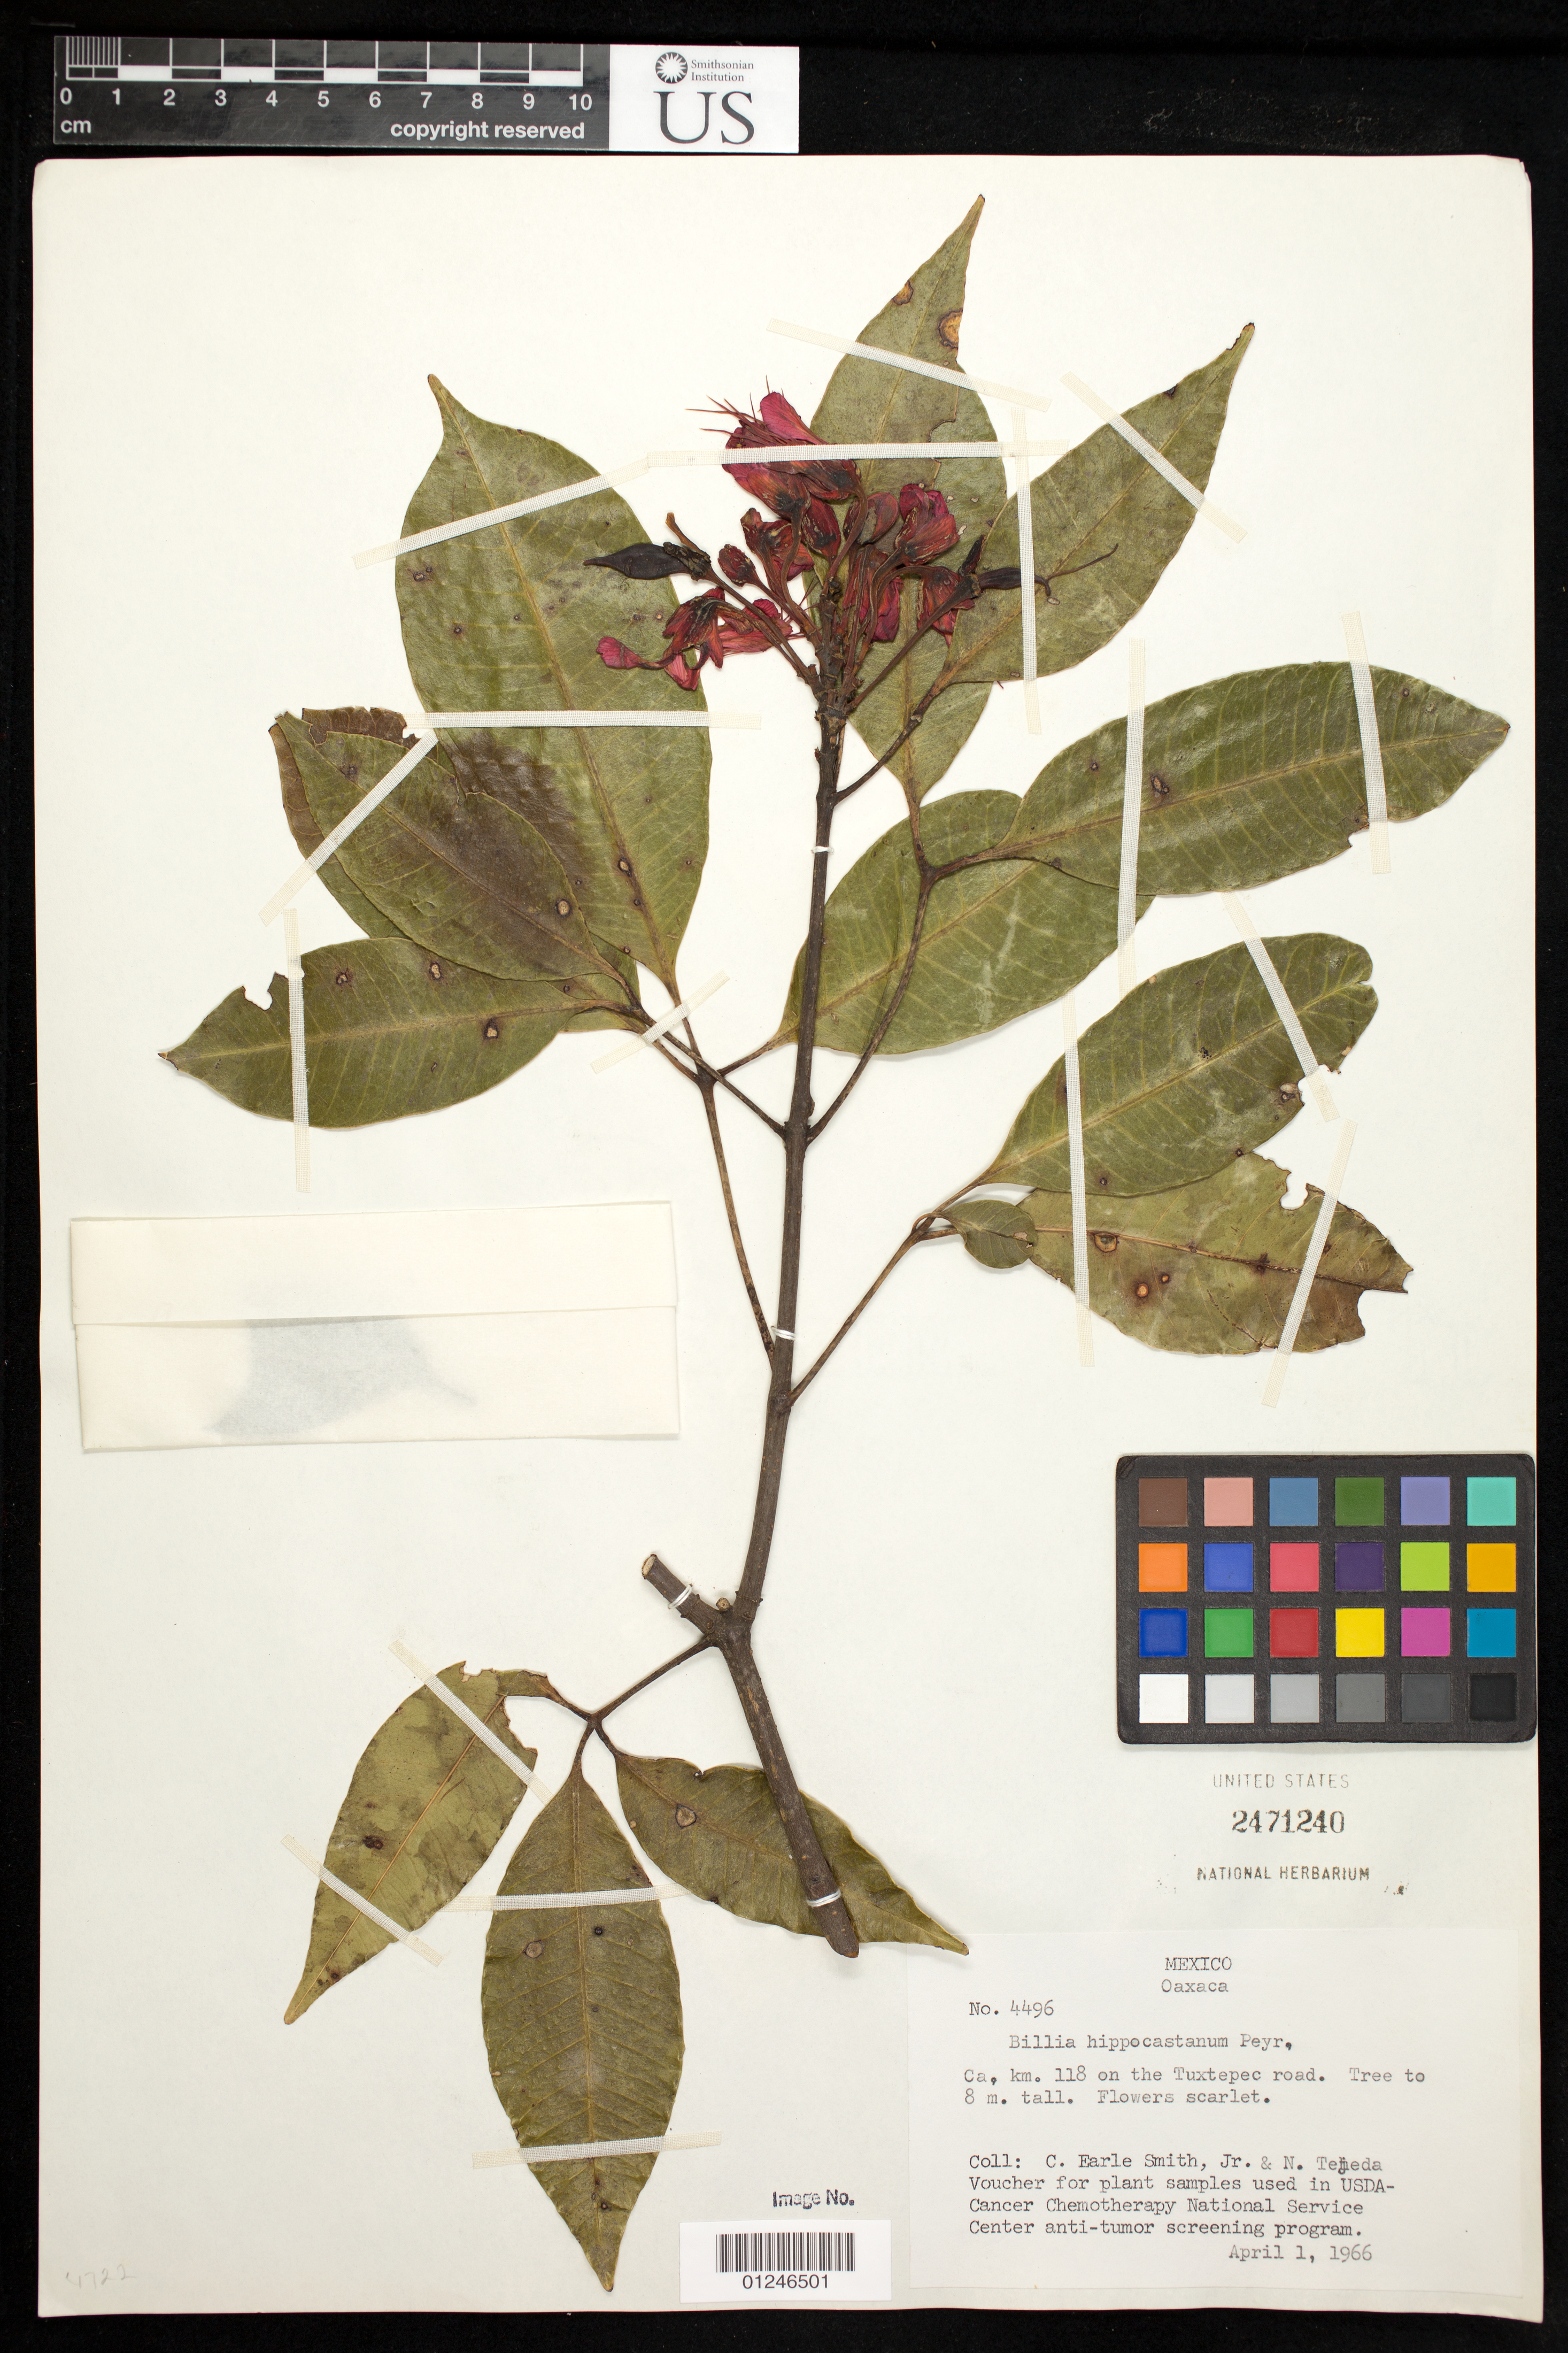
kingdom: Plantae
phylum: Tracheophyta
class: Magnoliopsida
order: Sapindales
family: Sapindaceae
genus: Billia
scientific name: Billia hippocastanum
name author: Peyr.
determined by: Harris, A. J.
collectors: C. E. Smith Jr. & N. Tejeda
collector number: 4496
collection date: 1966-04-01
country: Mexico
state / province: Oaxaca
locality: Ca. km. 118 on the Tuxtepec road. Tree to 8 m. tall.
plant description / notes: FLower and pollen removed for project: Evolutionary History of Billia. Leaf material removed for project: Evolutionary History of Billia.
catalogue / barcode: US 2471240